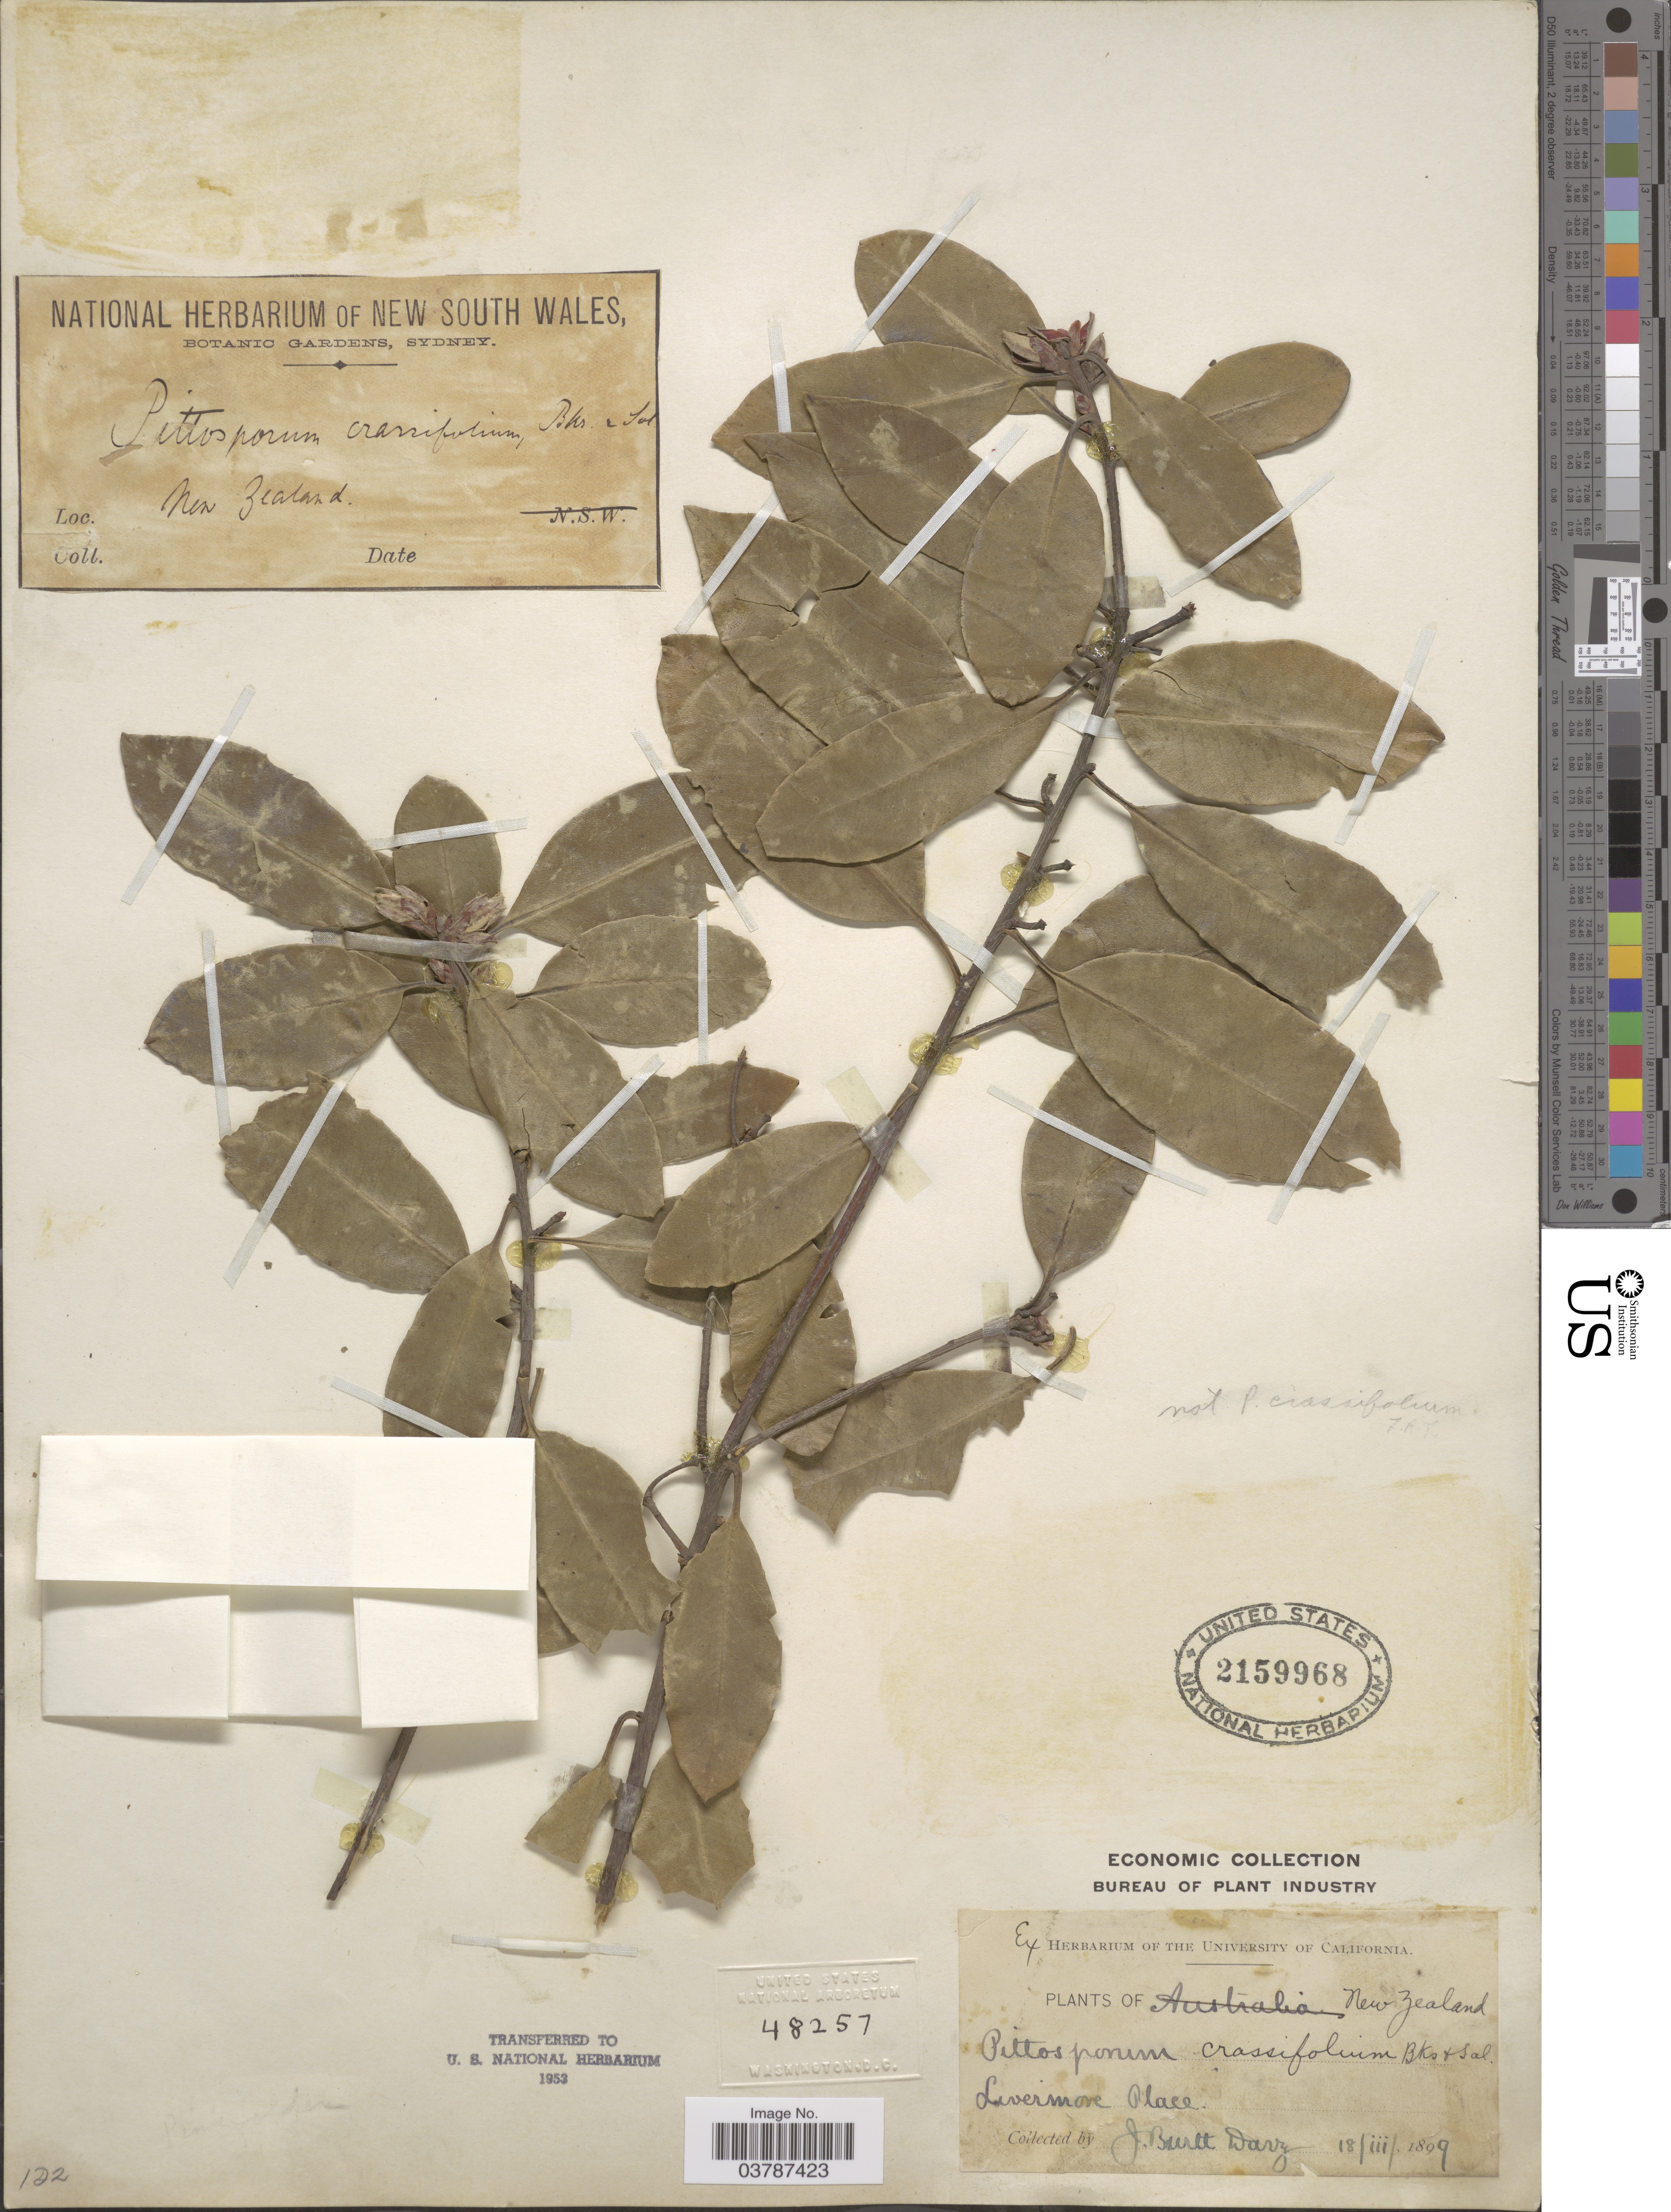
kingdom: Plantae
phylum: Tracheophyta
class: Magnoliopsida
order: Apiales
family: Pittosporaceae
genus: Pittosporum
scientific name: Pittosporum crassifolium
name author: Banks & Sol. ex A. Cunn.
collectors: J. Burtt Davy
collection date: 1899-03-18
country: New Zealand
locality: Livermore Place.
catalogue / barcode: US 2159968